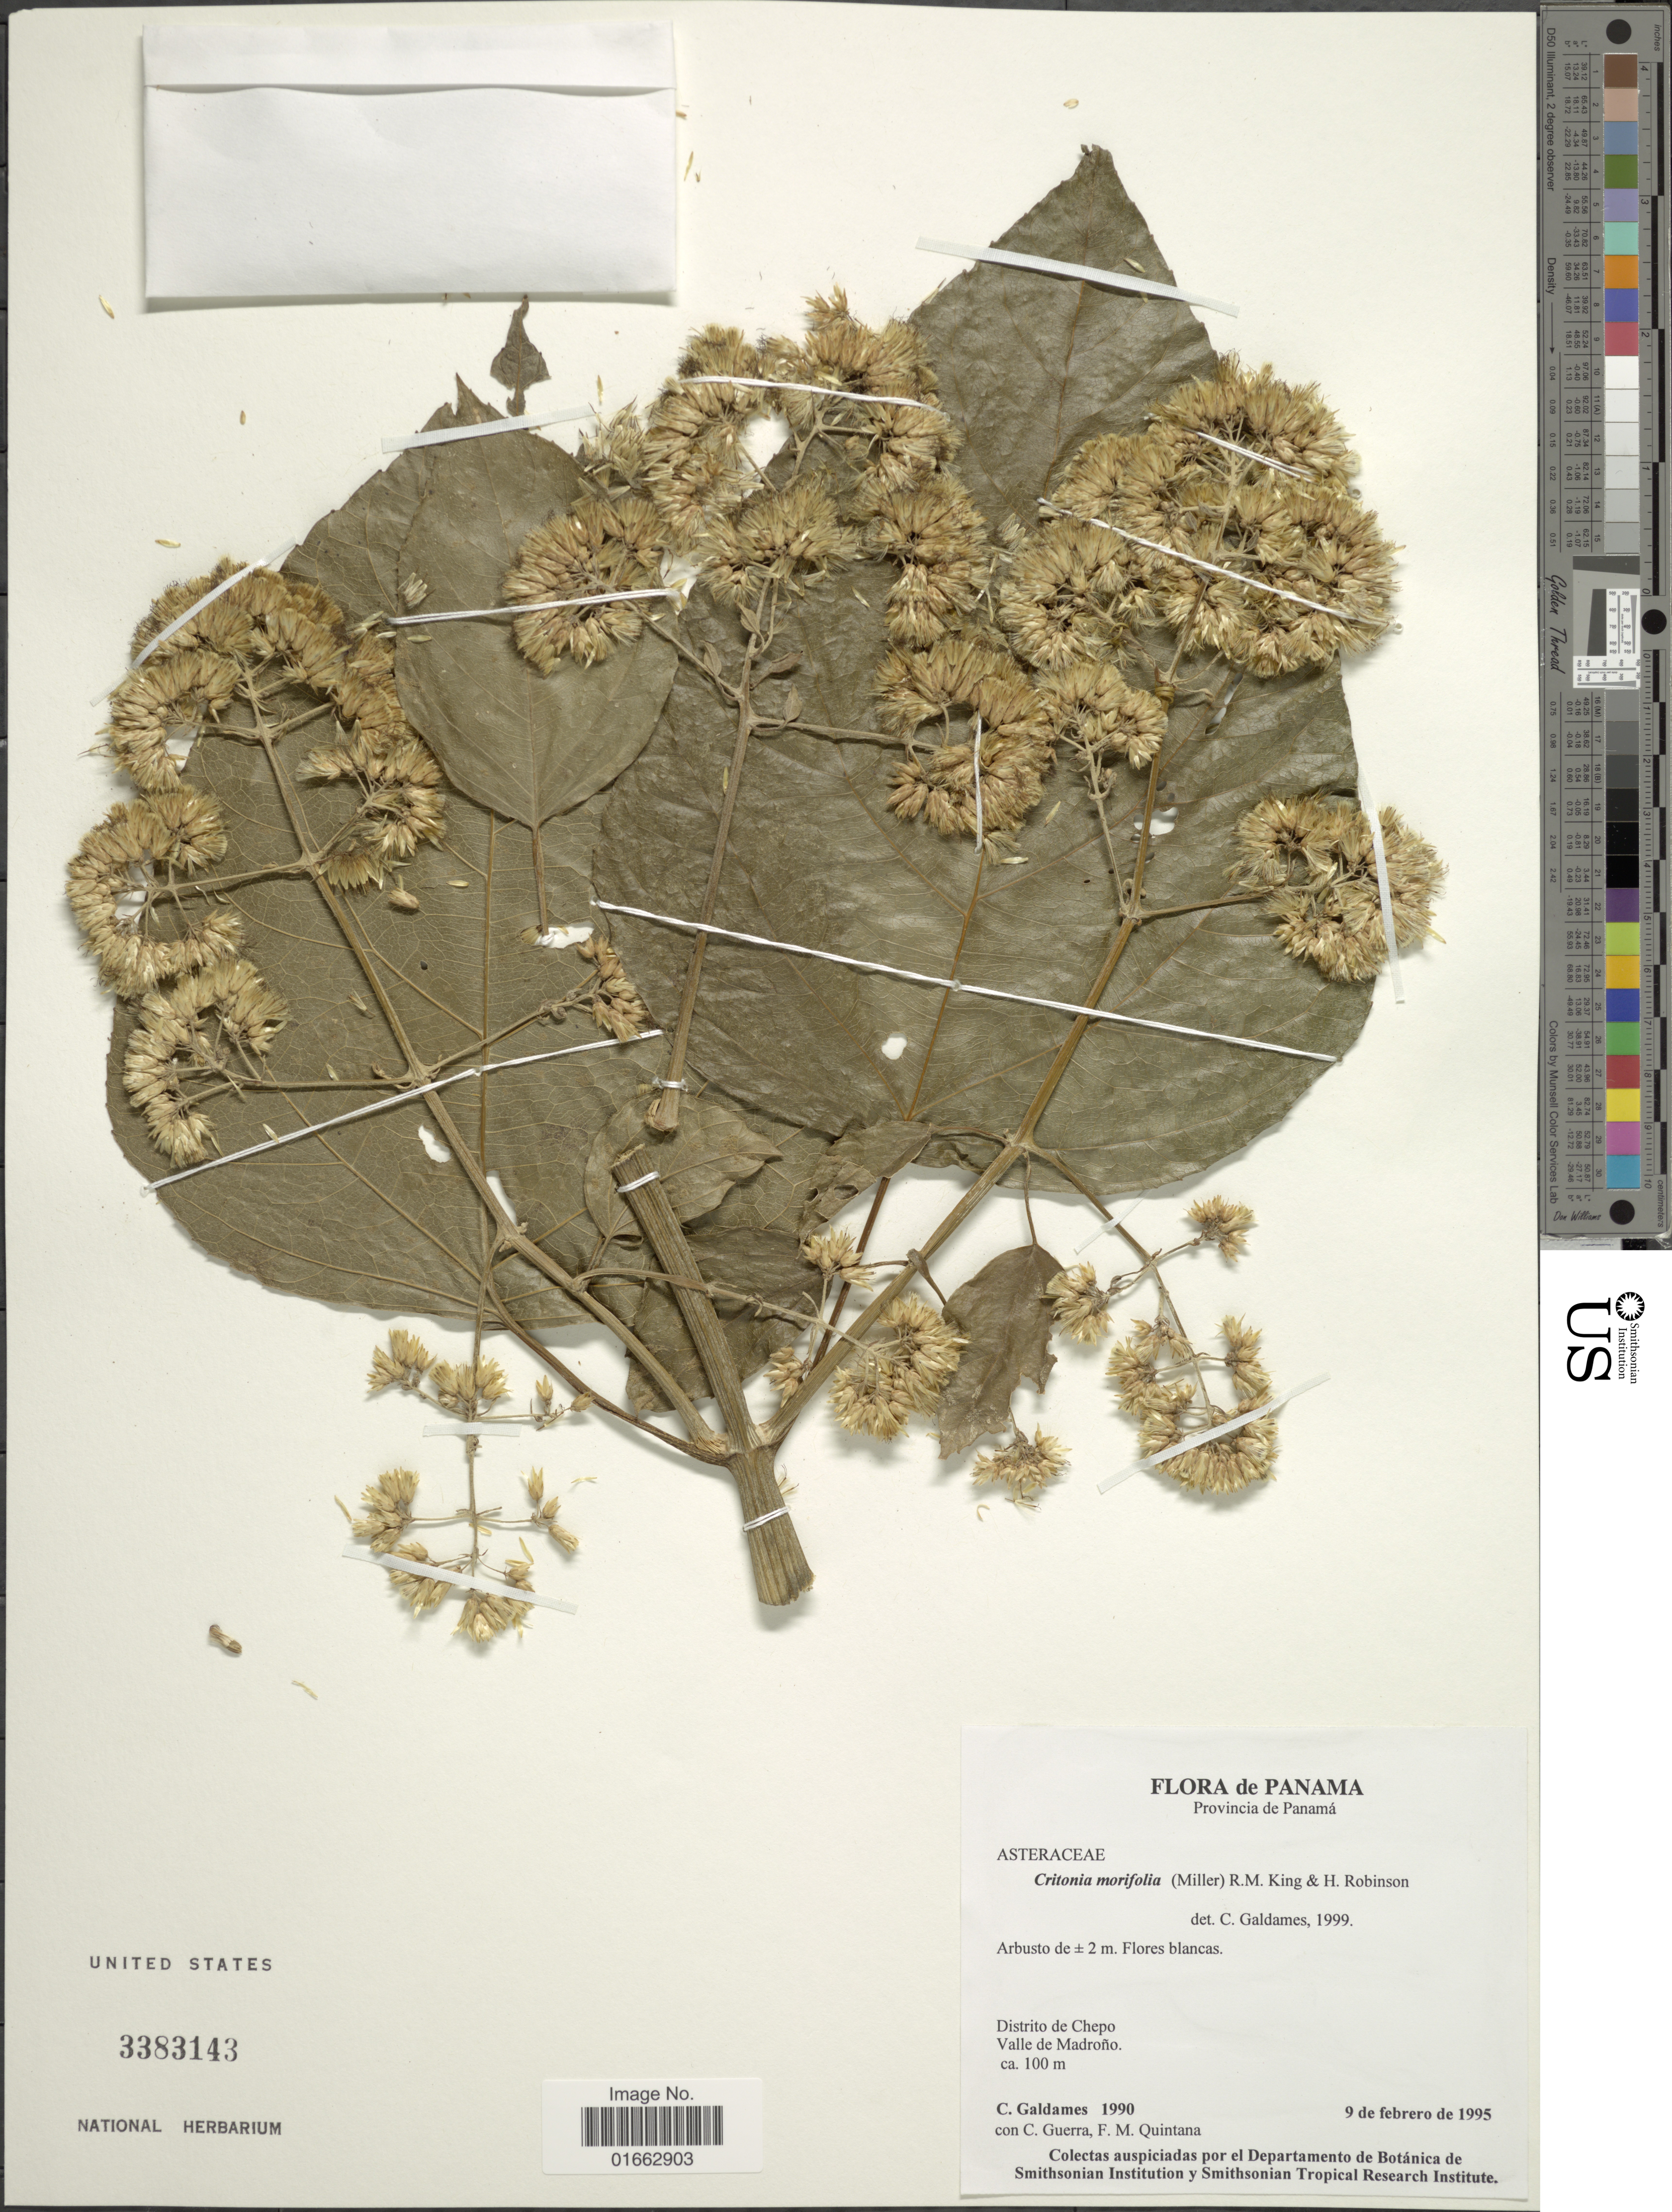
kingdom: Plantae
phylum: Tracheophyta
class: Magnoliopsida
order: Asterales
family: Asteraceae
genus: Critonia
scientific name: Critonia morifolia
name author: (Mill.) R.M. King & H. Rob.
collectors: C. Galdames, C. Guerra & F. Quintana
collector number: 1990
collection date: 1995-02-09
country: Panama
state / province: Colón / Panamá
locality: Distrito de Chepo, Valle de Madroño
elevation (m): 100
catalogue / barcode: US 3383143